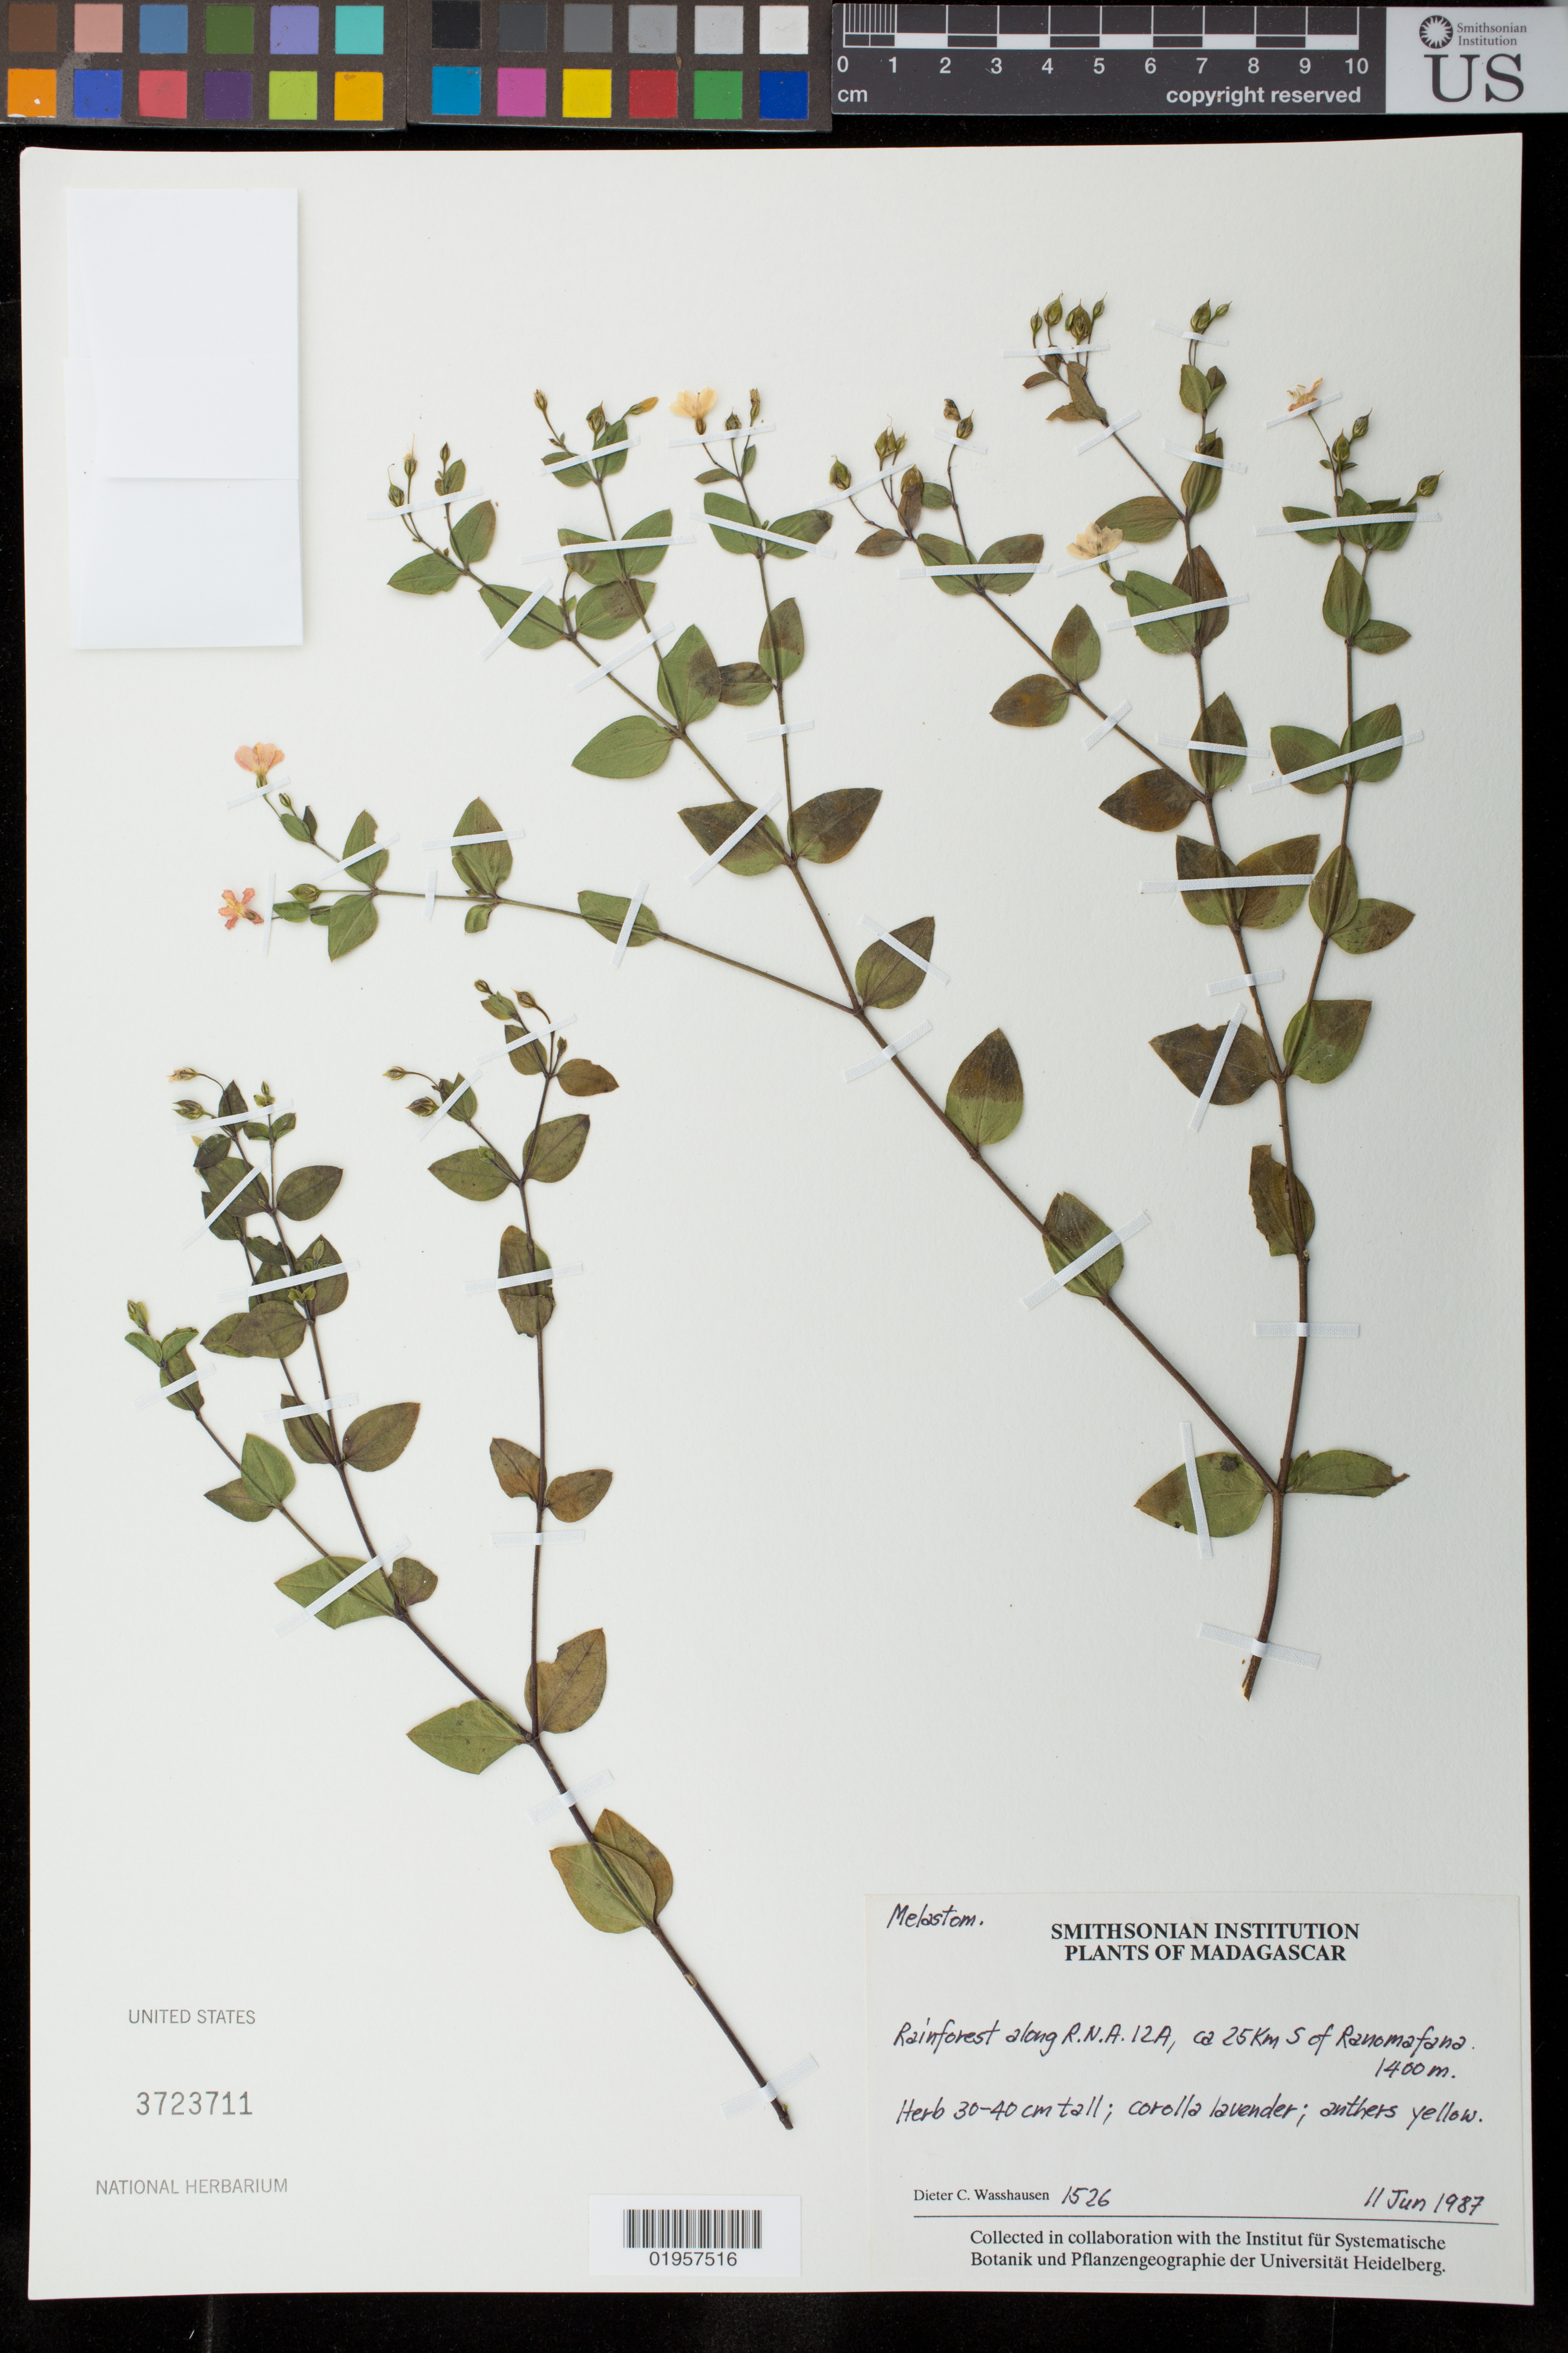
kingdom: Plantae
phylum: Tracheophyta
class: Magnoliopsida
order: Myrtales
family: Melastomataceae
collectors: D. C. Wasshausen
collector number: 1526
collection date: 1987-06-11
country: Madagascar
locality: R.N.A. 12 A, ca. 25 km S of Ranomafana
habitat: Rainforest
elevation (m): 1400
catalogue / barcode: US 3723711